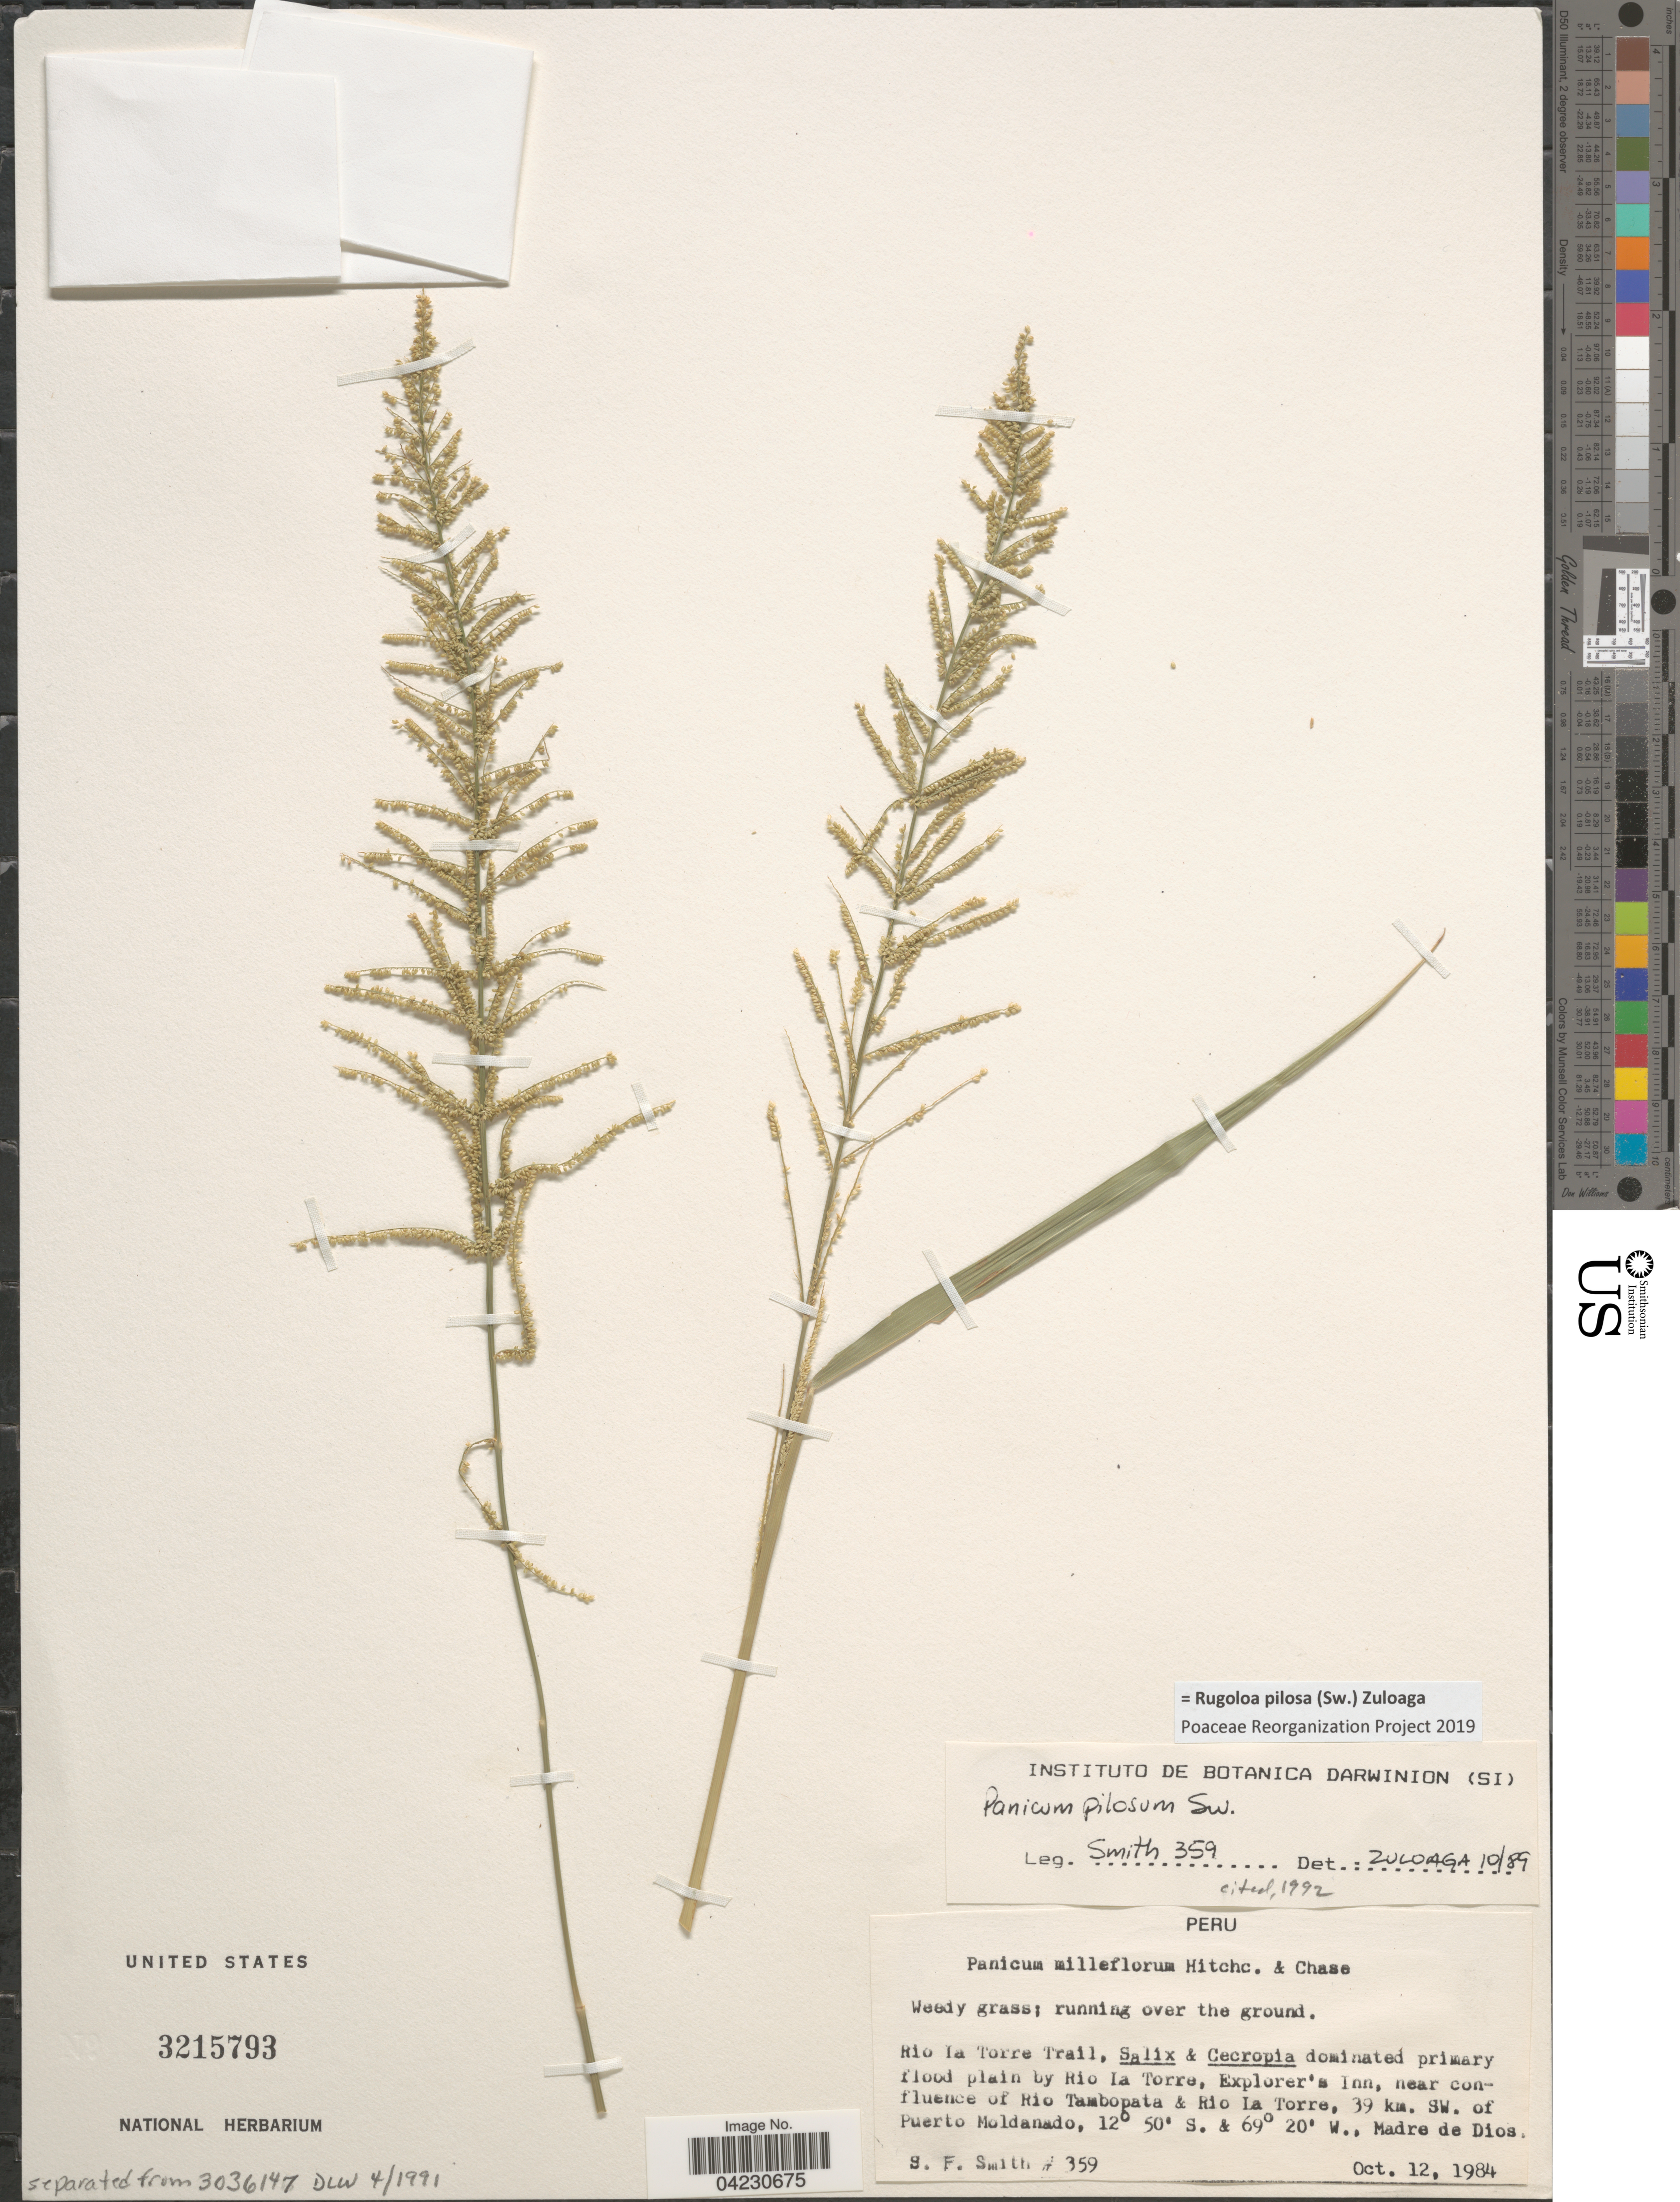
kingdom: Plantae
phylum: Tracheophyta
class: Liliopsida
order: Poales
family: Poaceae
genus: Rugoloa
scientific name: Rugoloa pilosa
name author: (Sw.) Zuloaga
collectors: S.F. Smith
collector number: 359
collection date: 1984-10-12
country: Peru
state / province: Madre de Dios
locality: Rio La Torre Trail, flood plain by Rio La Torre, Explorer's Inn, near confluence of Rio Tambopata & Rio La Torre, 39 km. SW. of Puerto Moldanado.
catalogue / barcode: US 3215793